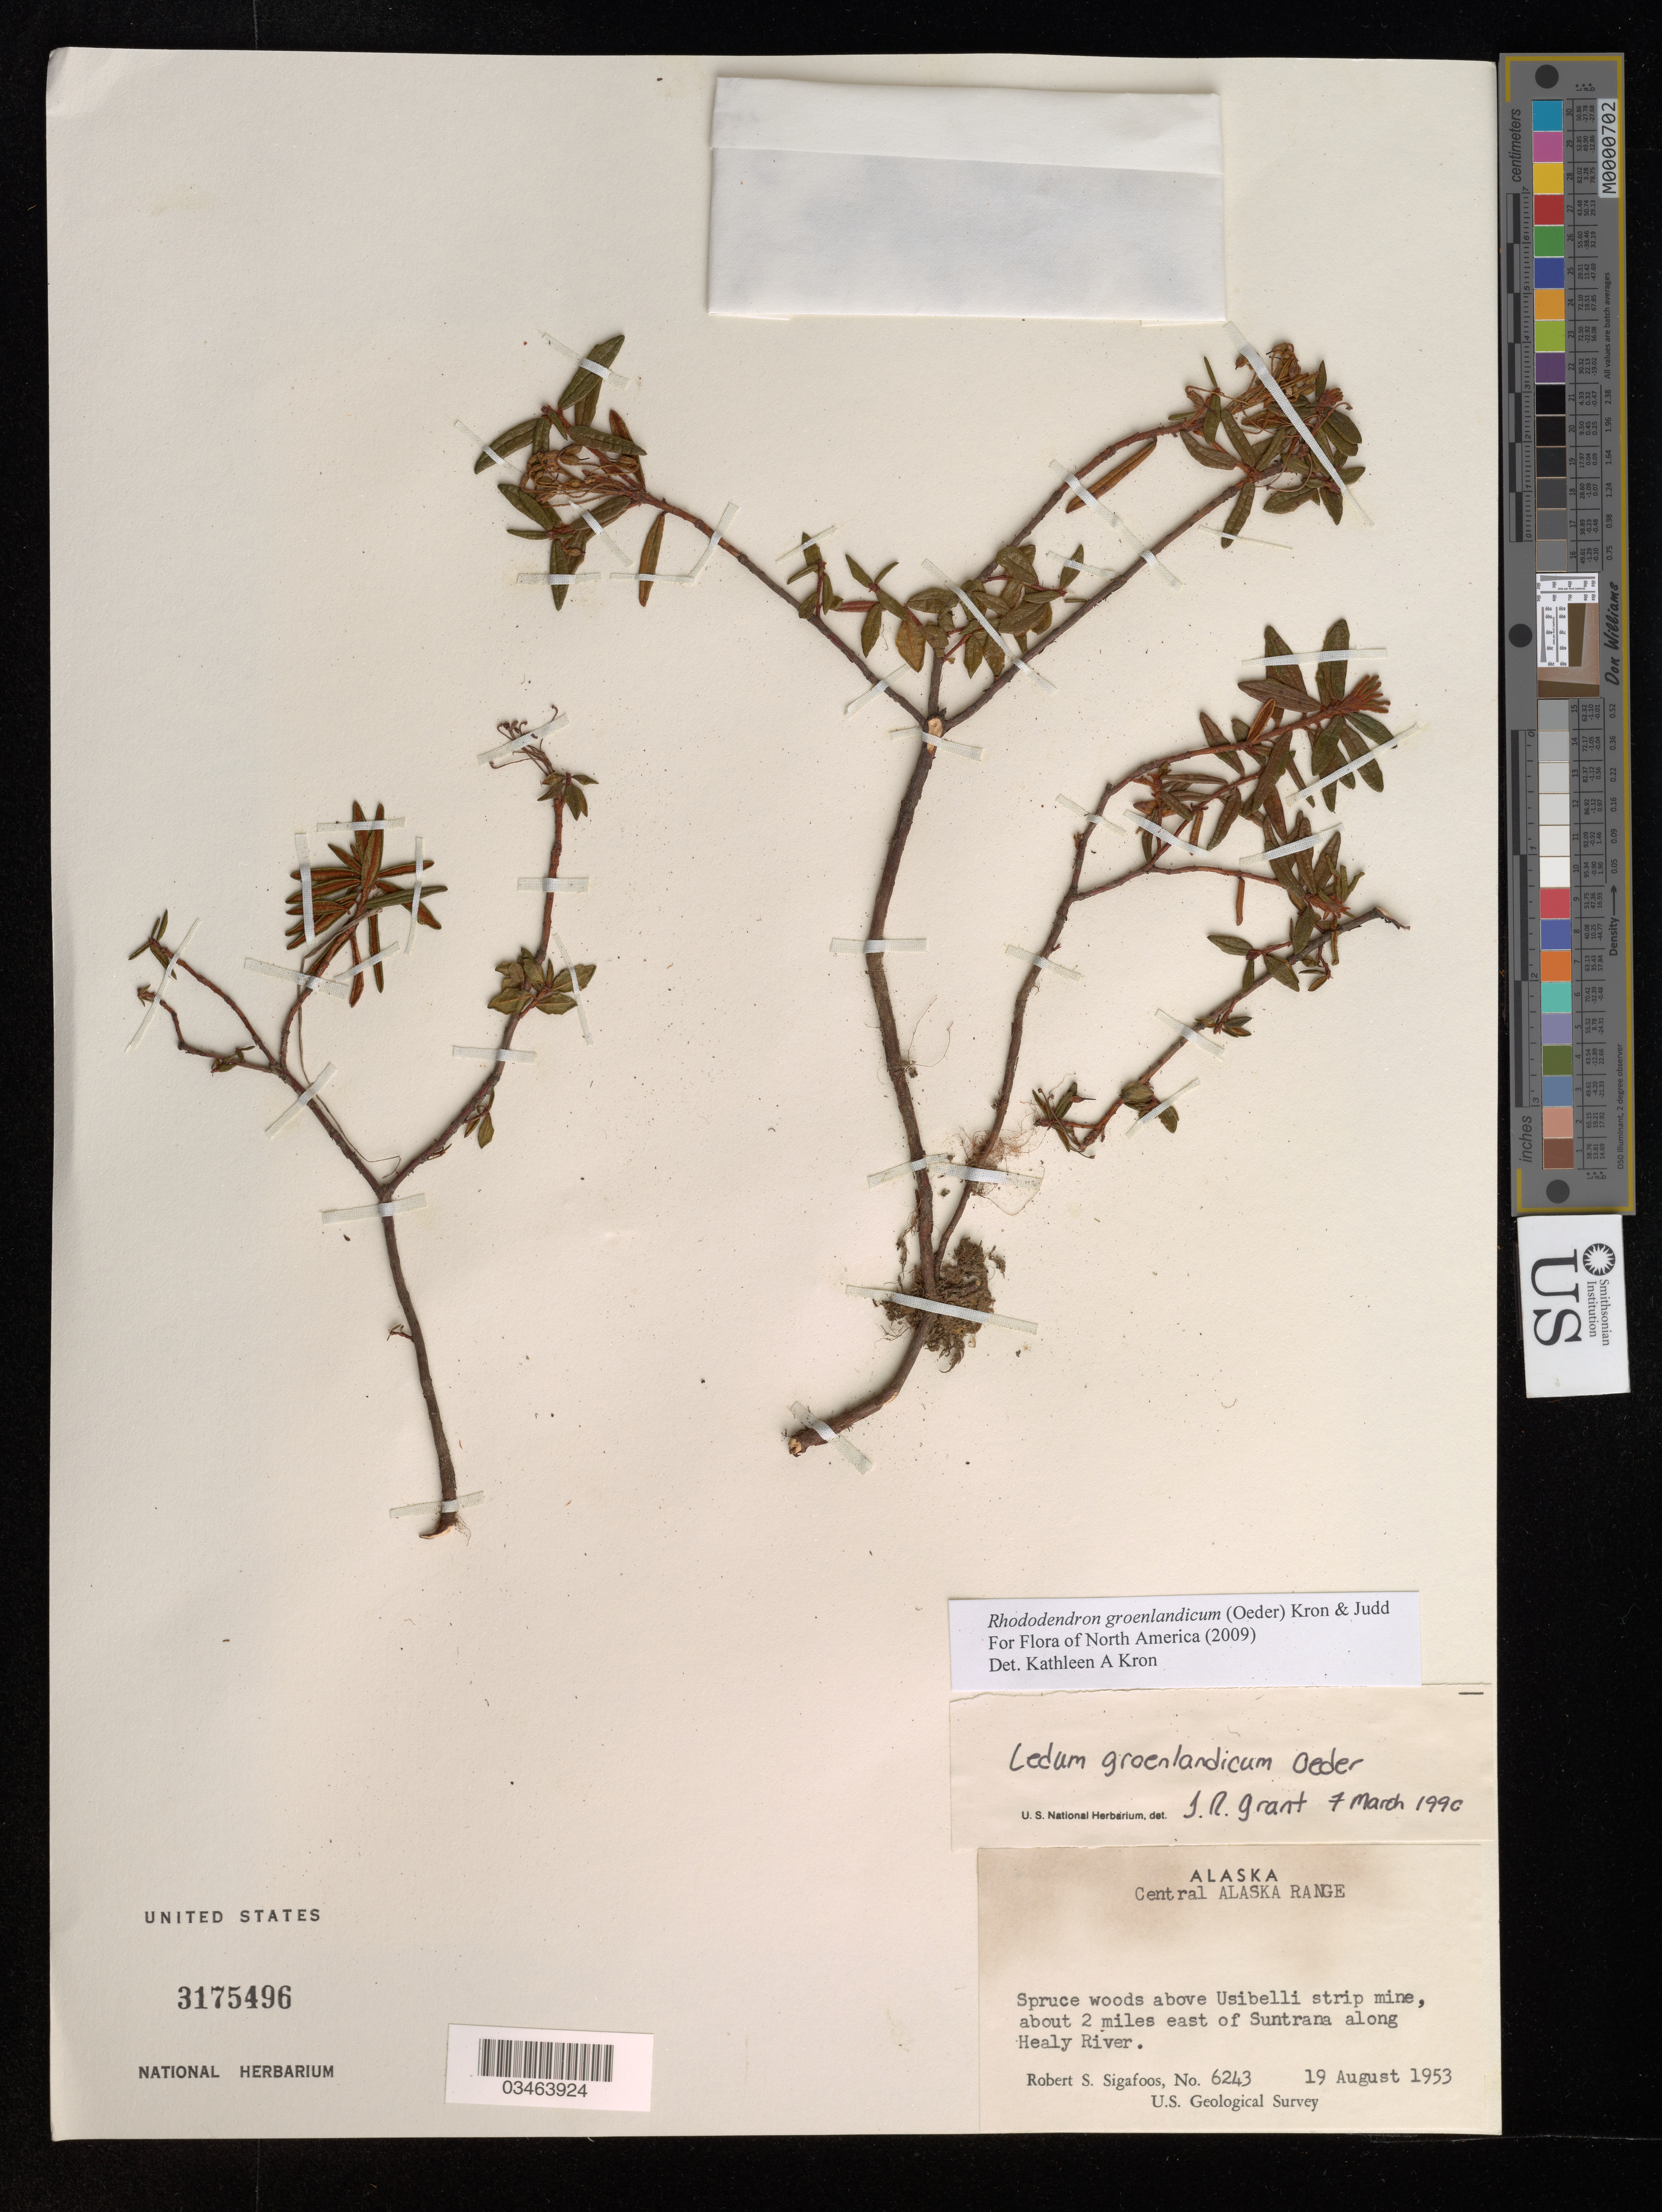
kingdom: Plantae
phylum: Tracheophyta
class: Magnoliopsida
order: Ericales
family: Ericaceae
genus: Rhododendron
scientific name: Rhododendron groenlandicum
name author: (Oeder) Kron & Judd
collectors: R. Sigafoos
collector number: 6243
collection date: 1953-08-19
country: United States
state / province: Alaska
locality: Central Alaska Range. Spruce woods above Usibelli strip mine, about 2 miles east of Suntrana along Healy River. U.S. Geological Survey.?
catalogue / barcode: US 3175496